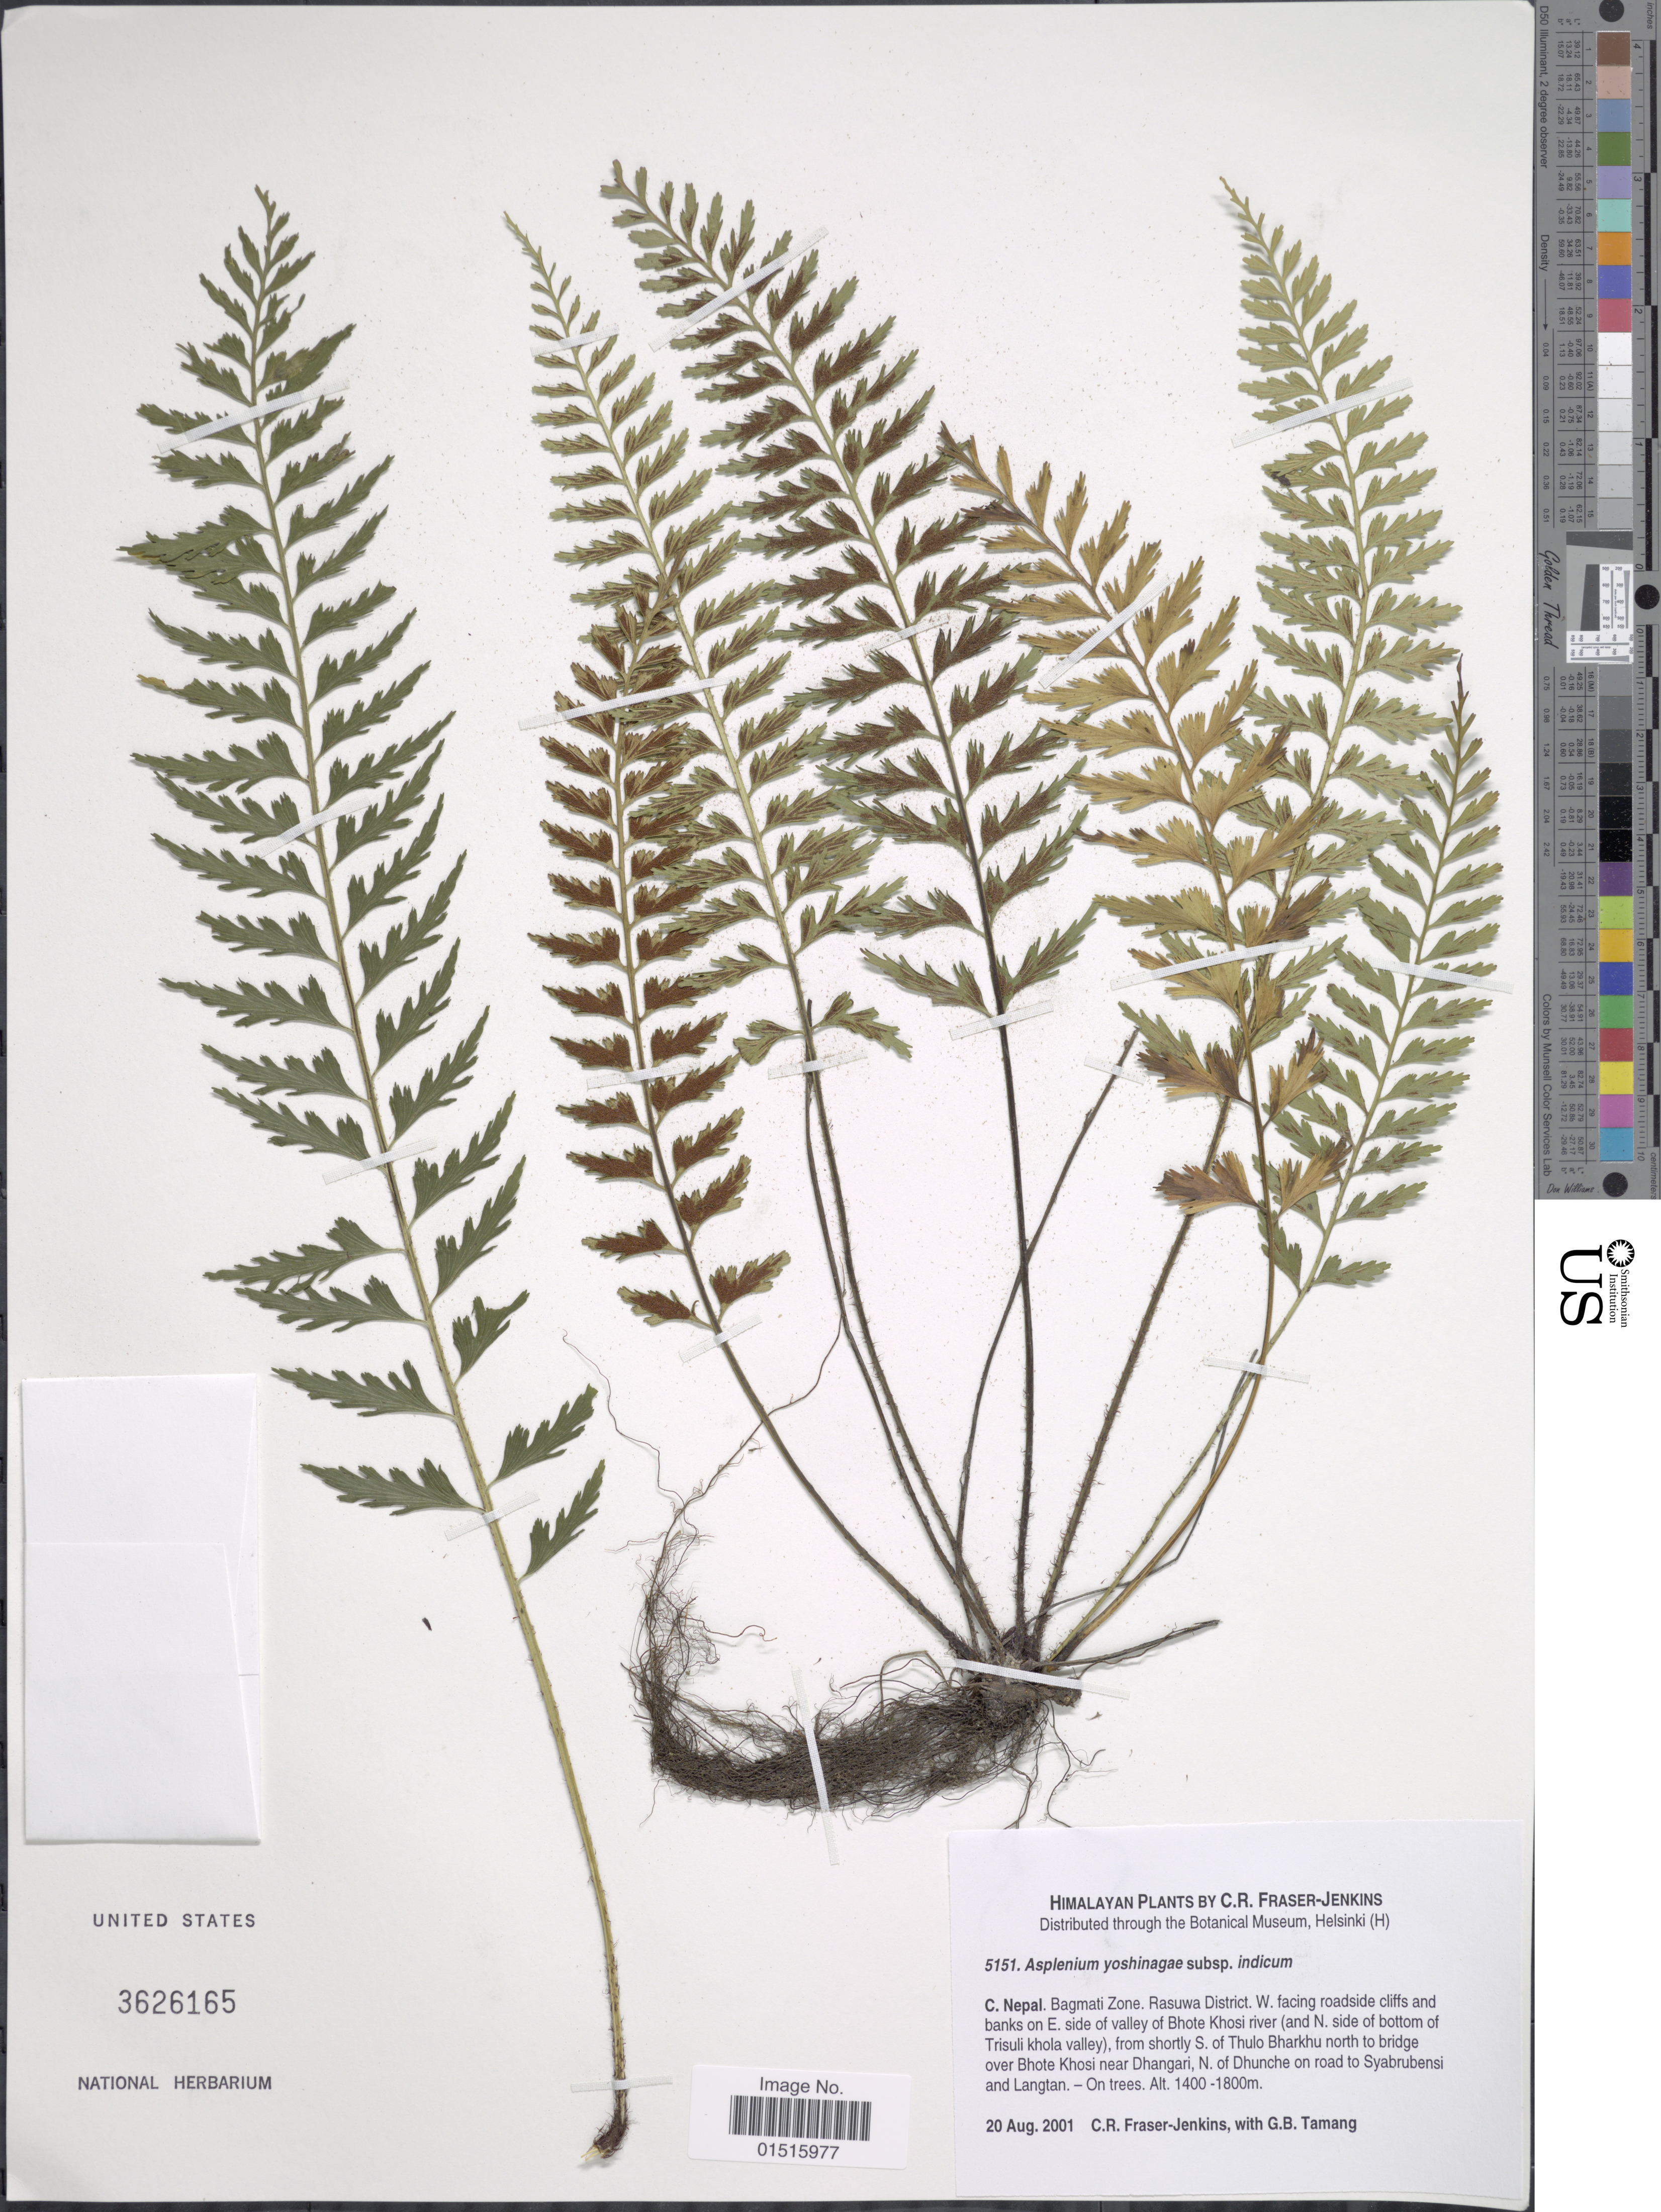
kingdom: Plantae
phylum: Tracheophyta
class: Polypodiopsida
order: Polypodiales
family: Aspleniaceae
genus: Asplenium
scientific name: Asplenium yoshinagae var. planicaule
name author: (Wall. ex Mett.) C.V. Morton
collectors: C. R. Fraser-Jenkins & G. Tamang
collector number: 5151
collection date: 2001-08-20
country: Nepal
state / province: Bagmati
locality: Rasuwa Dsitrict.W. facing roadside cliffs and banks on E. side of valley of Bhote Khosi river (and N. side of bottom of Trisuli khola valley), from shortly S. of Thulo Barkhu north to bridge over Bhote Khosi near Dhangari, N. of Dhunche on road to Syabrubensi and Langtan. Himalayan Plants. C. nepal.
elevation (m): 1400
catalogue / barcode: US 3626165